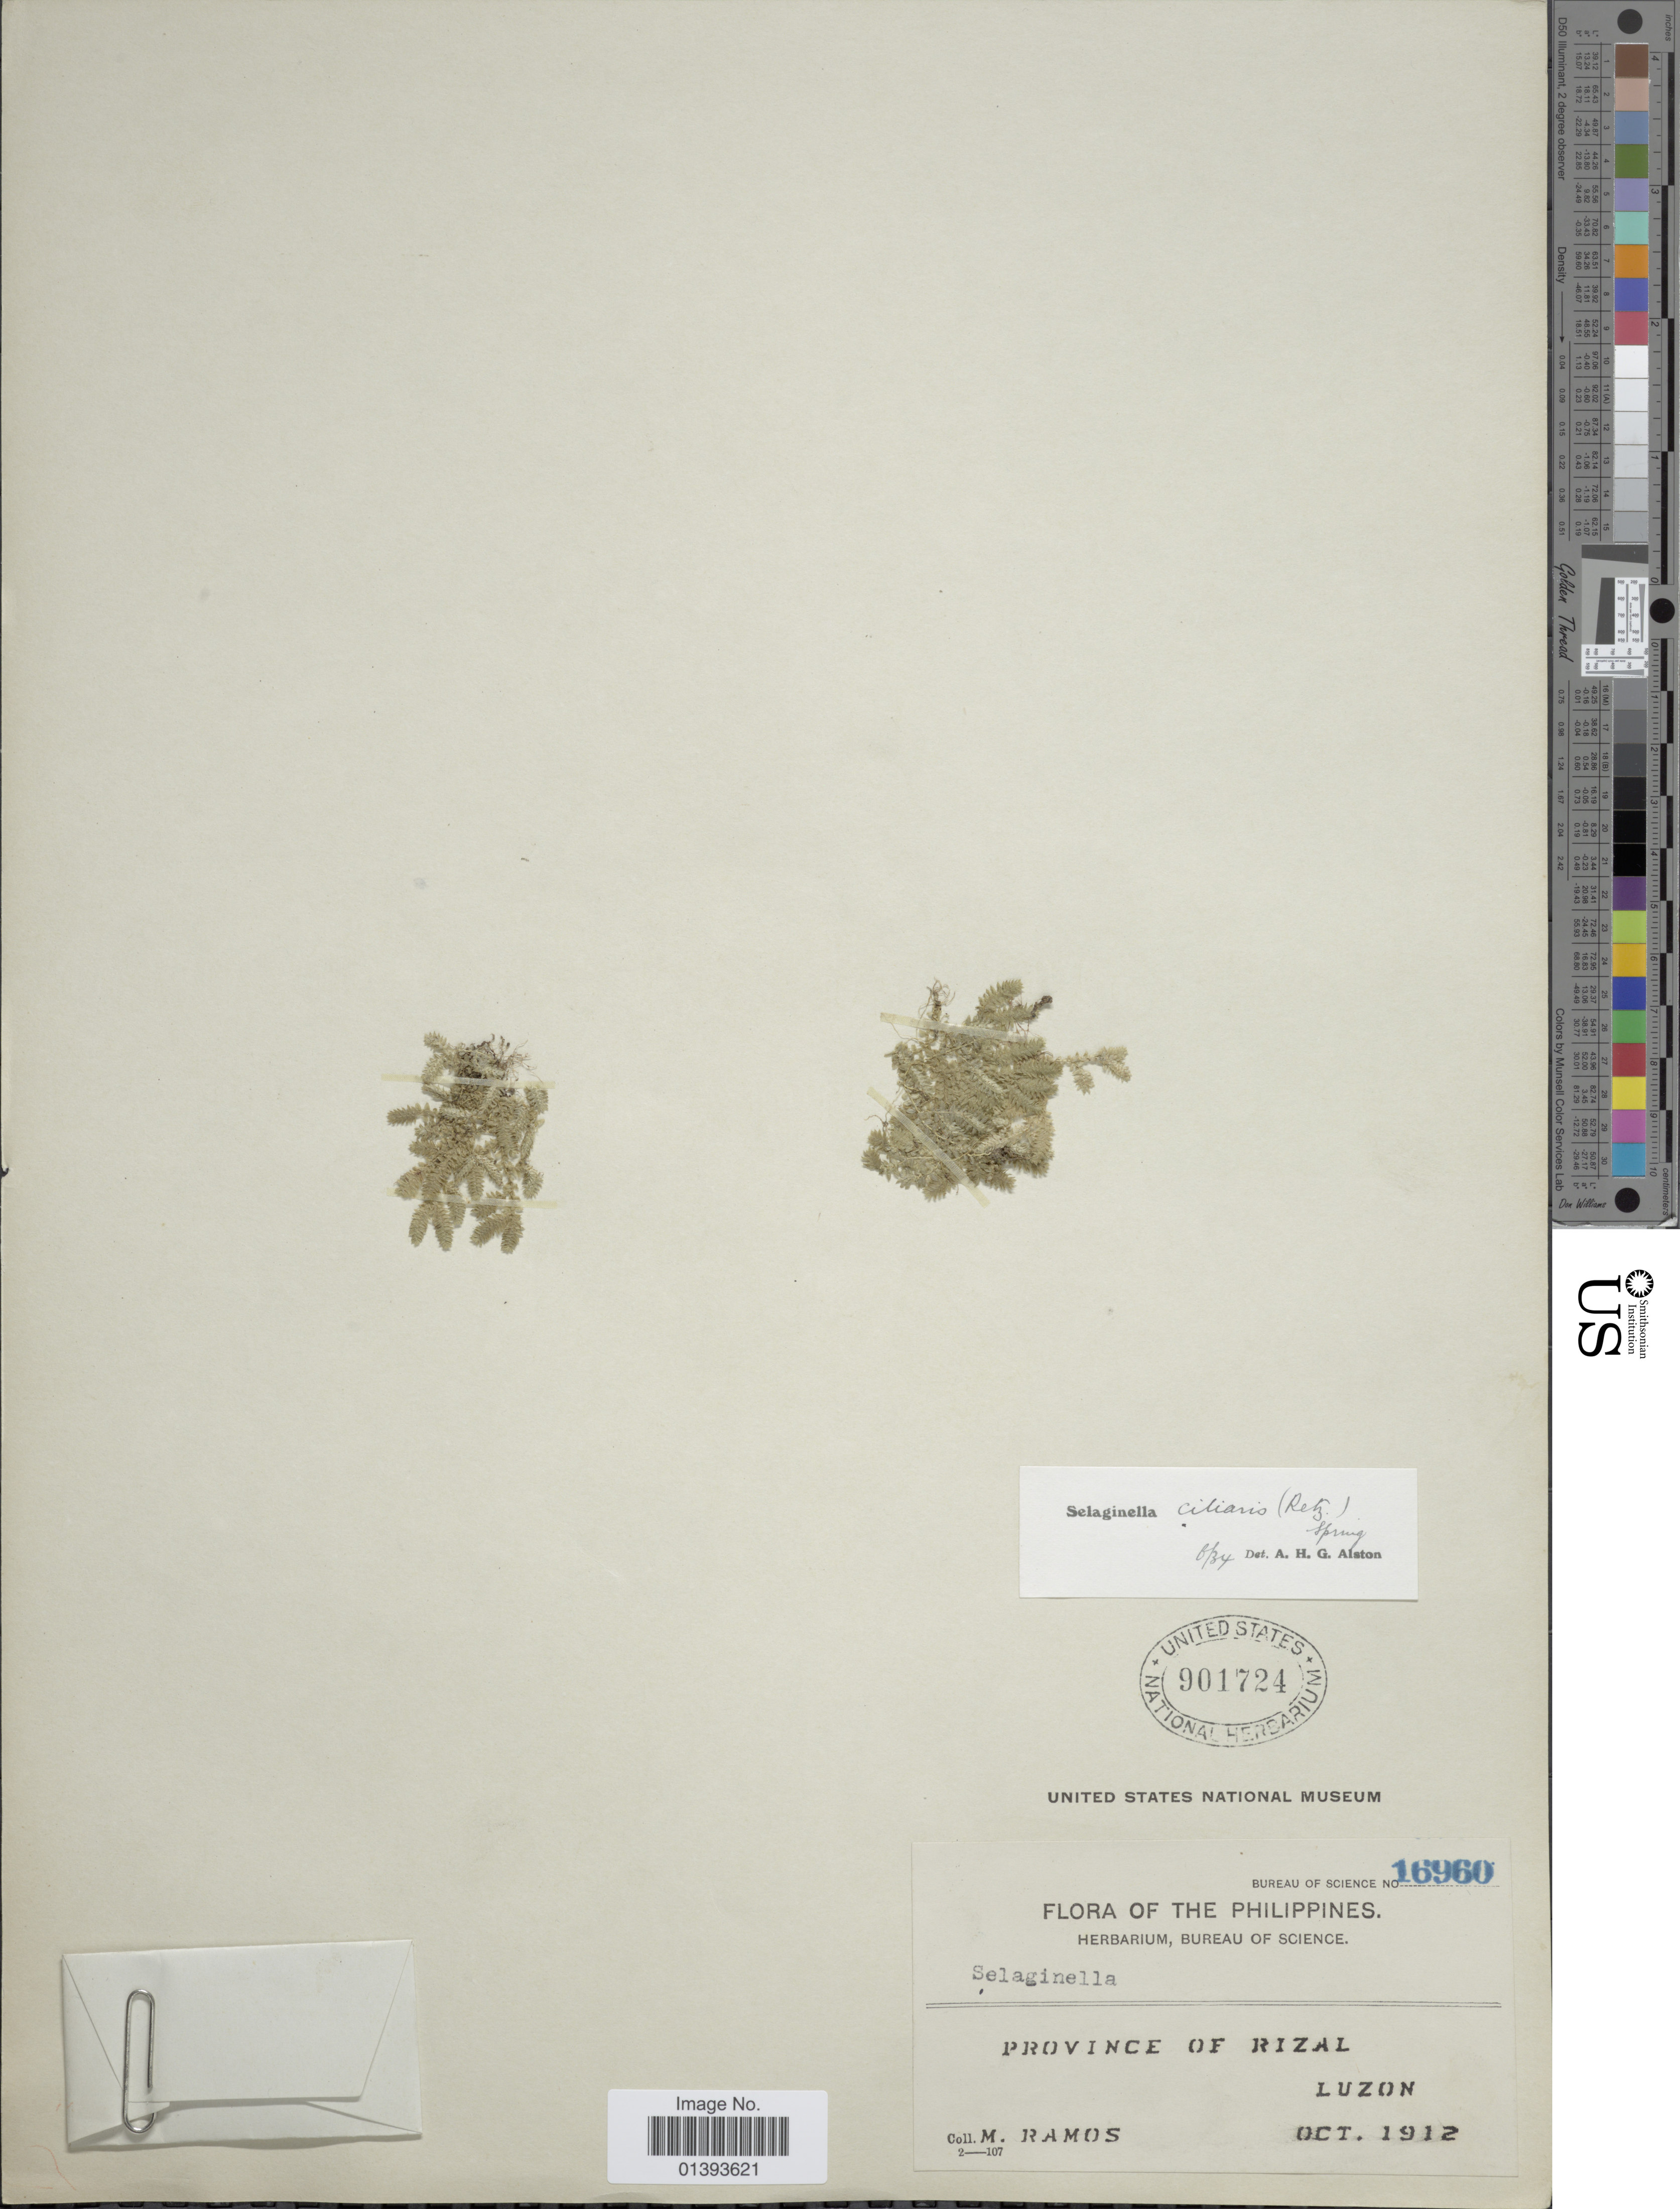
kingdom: Plantae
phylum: Tracheophyta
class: Lycopodiopsida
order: Selaginellales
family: Selaginellaceae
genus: Selaginella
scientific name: Selaginella ciliaris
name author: (Retz.) Spring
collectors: M. Ramos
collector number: Bureau of Science 16960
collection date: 1912-10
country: Philippines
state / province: Central Luzon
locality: Province of Rizal, Luzon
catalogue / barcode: US 901724